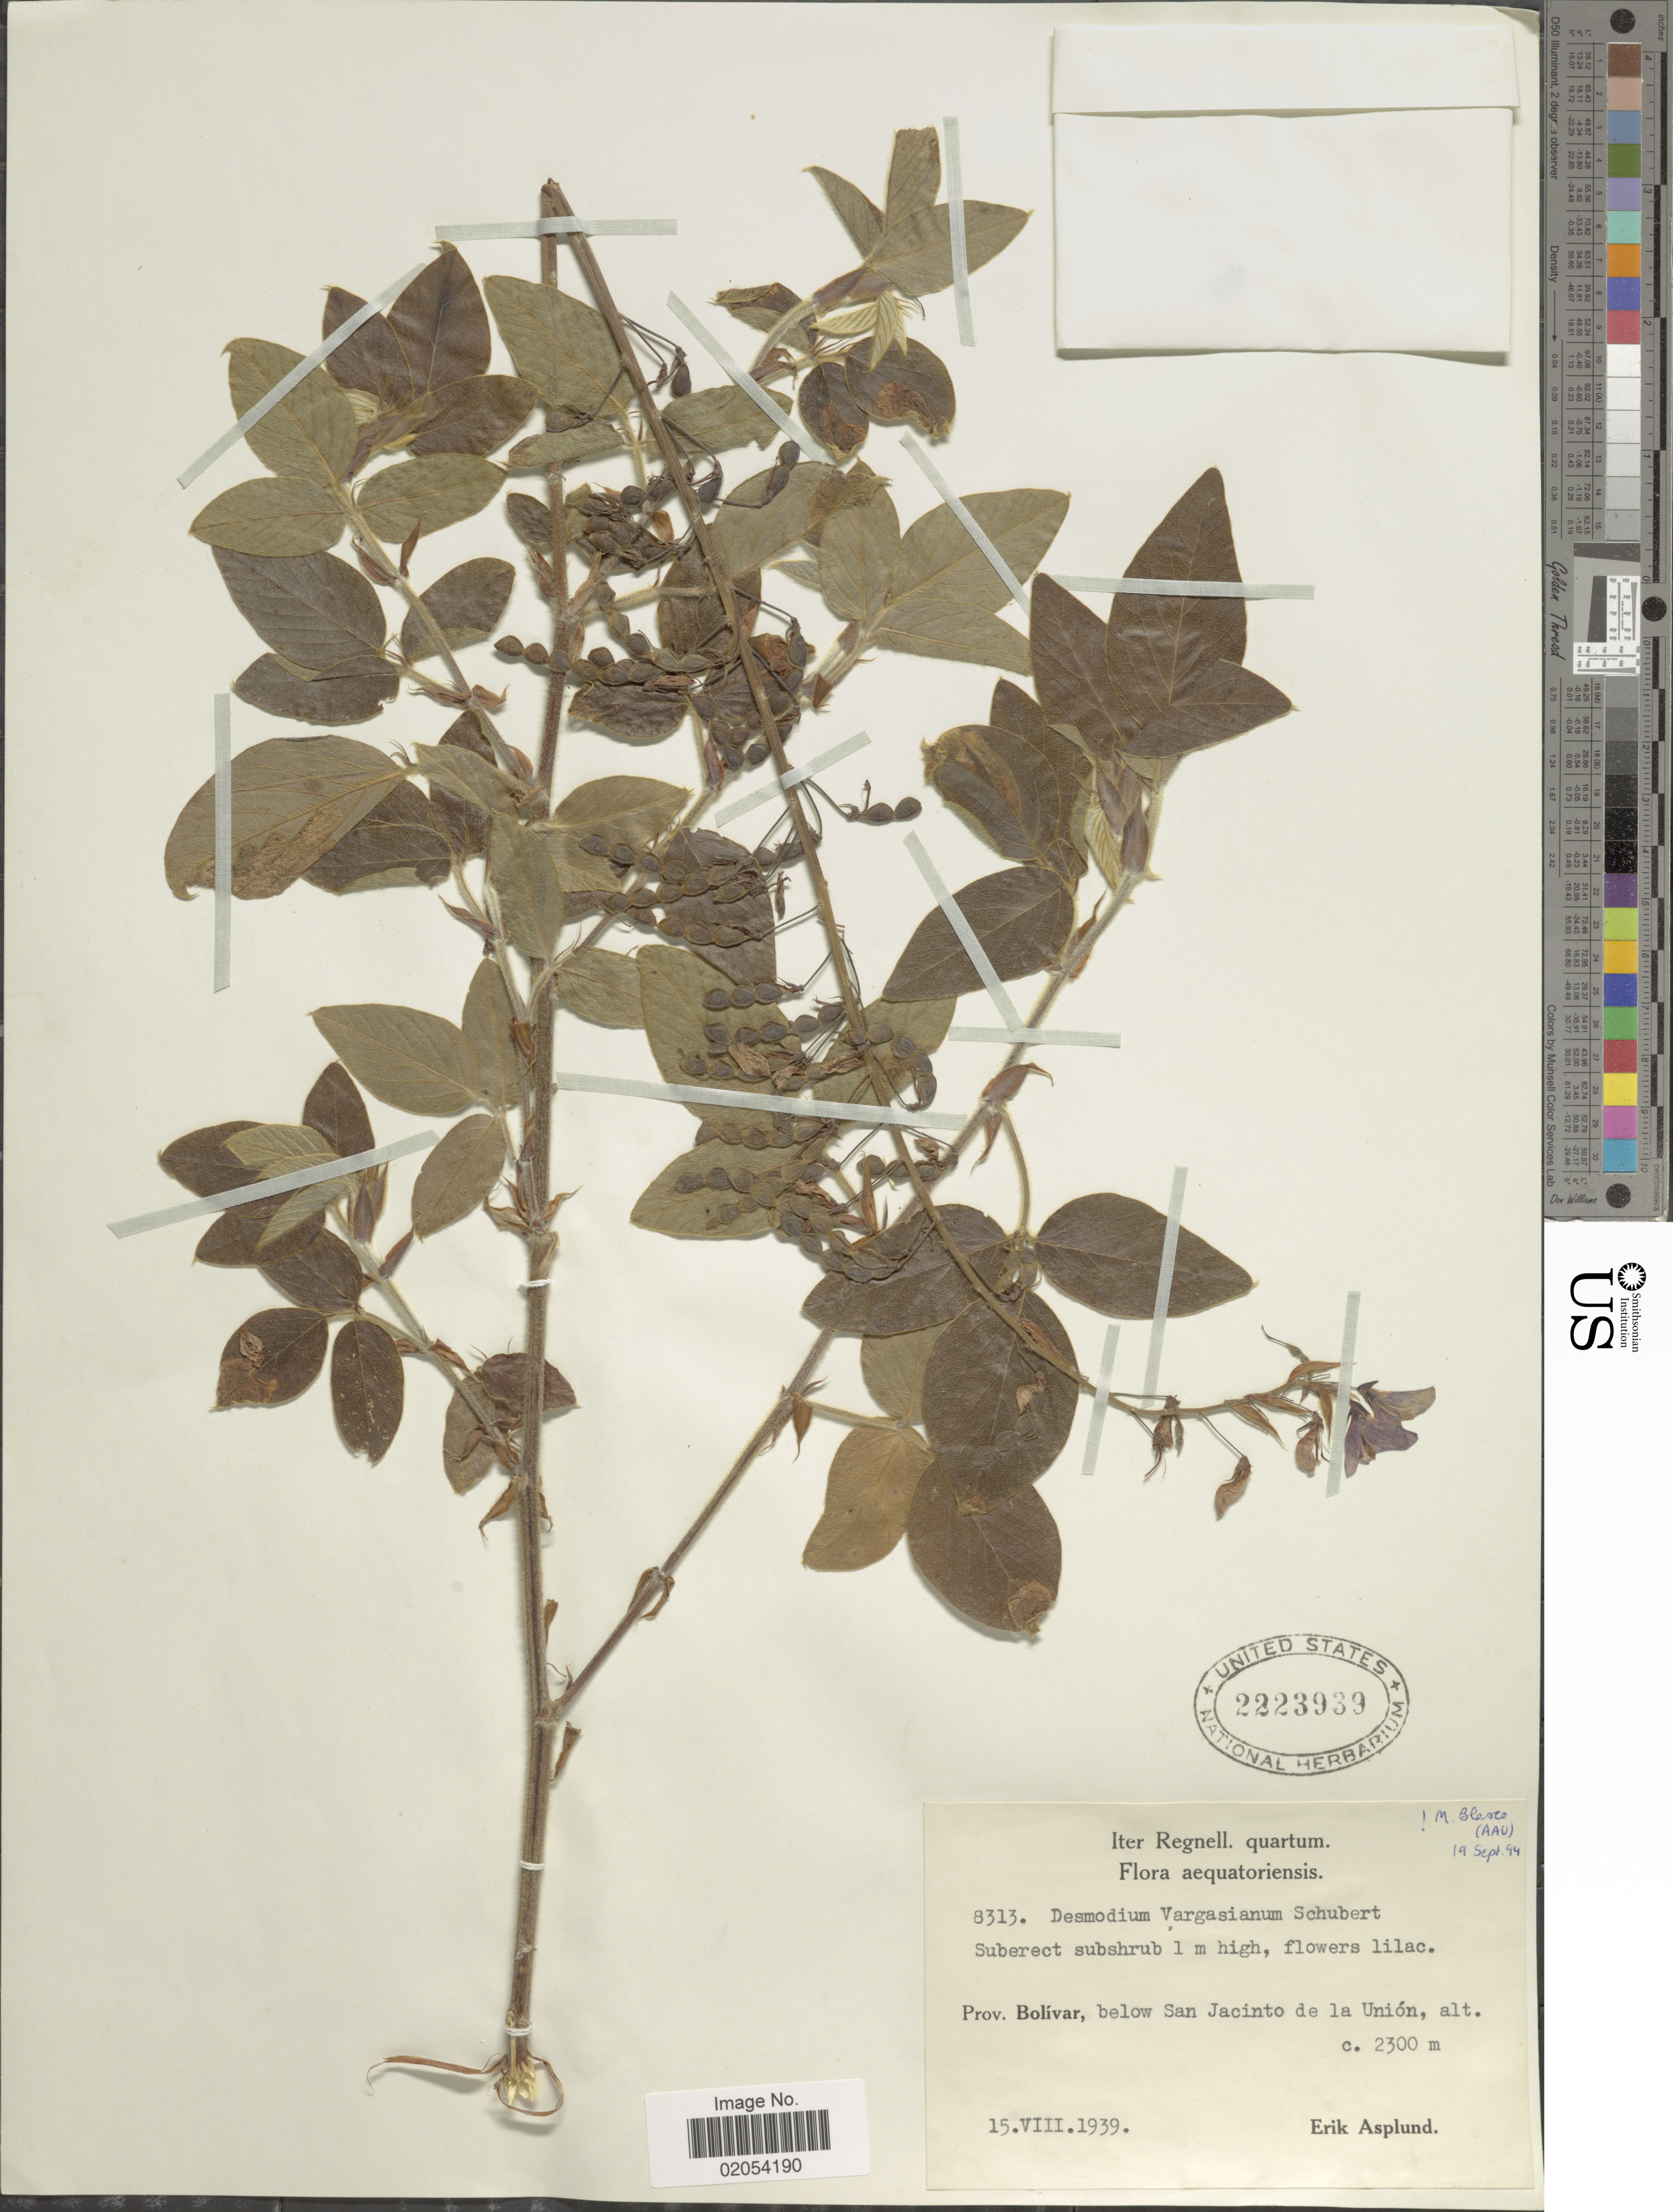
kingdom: Plantae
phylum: Tracheophyta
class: Magnoliopsida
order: Fabales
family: Fabaceae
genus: Desmodium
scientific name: Desmodium vargasianum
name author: B.G. Schub.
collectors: E. Asplund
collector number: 8313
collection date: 1939-08-15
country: Ecuador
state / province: Bolívar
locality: Prov. Bolivar, below San Jacinto de la Union.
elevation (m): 2300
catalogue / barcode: US 2223939